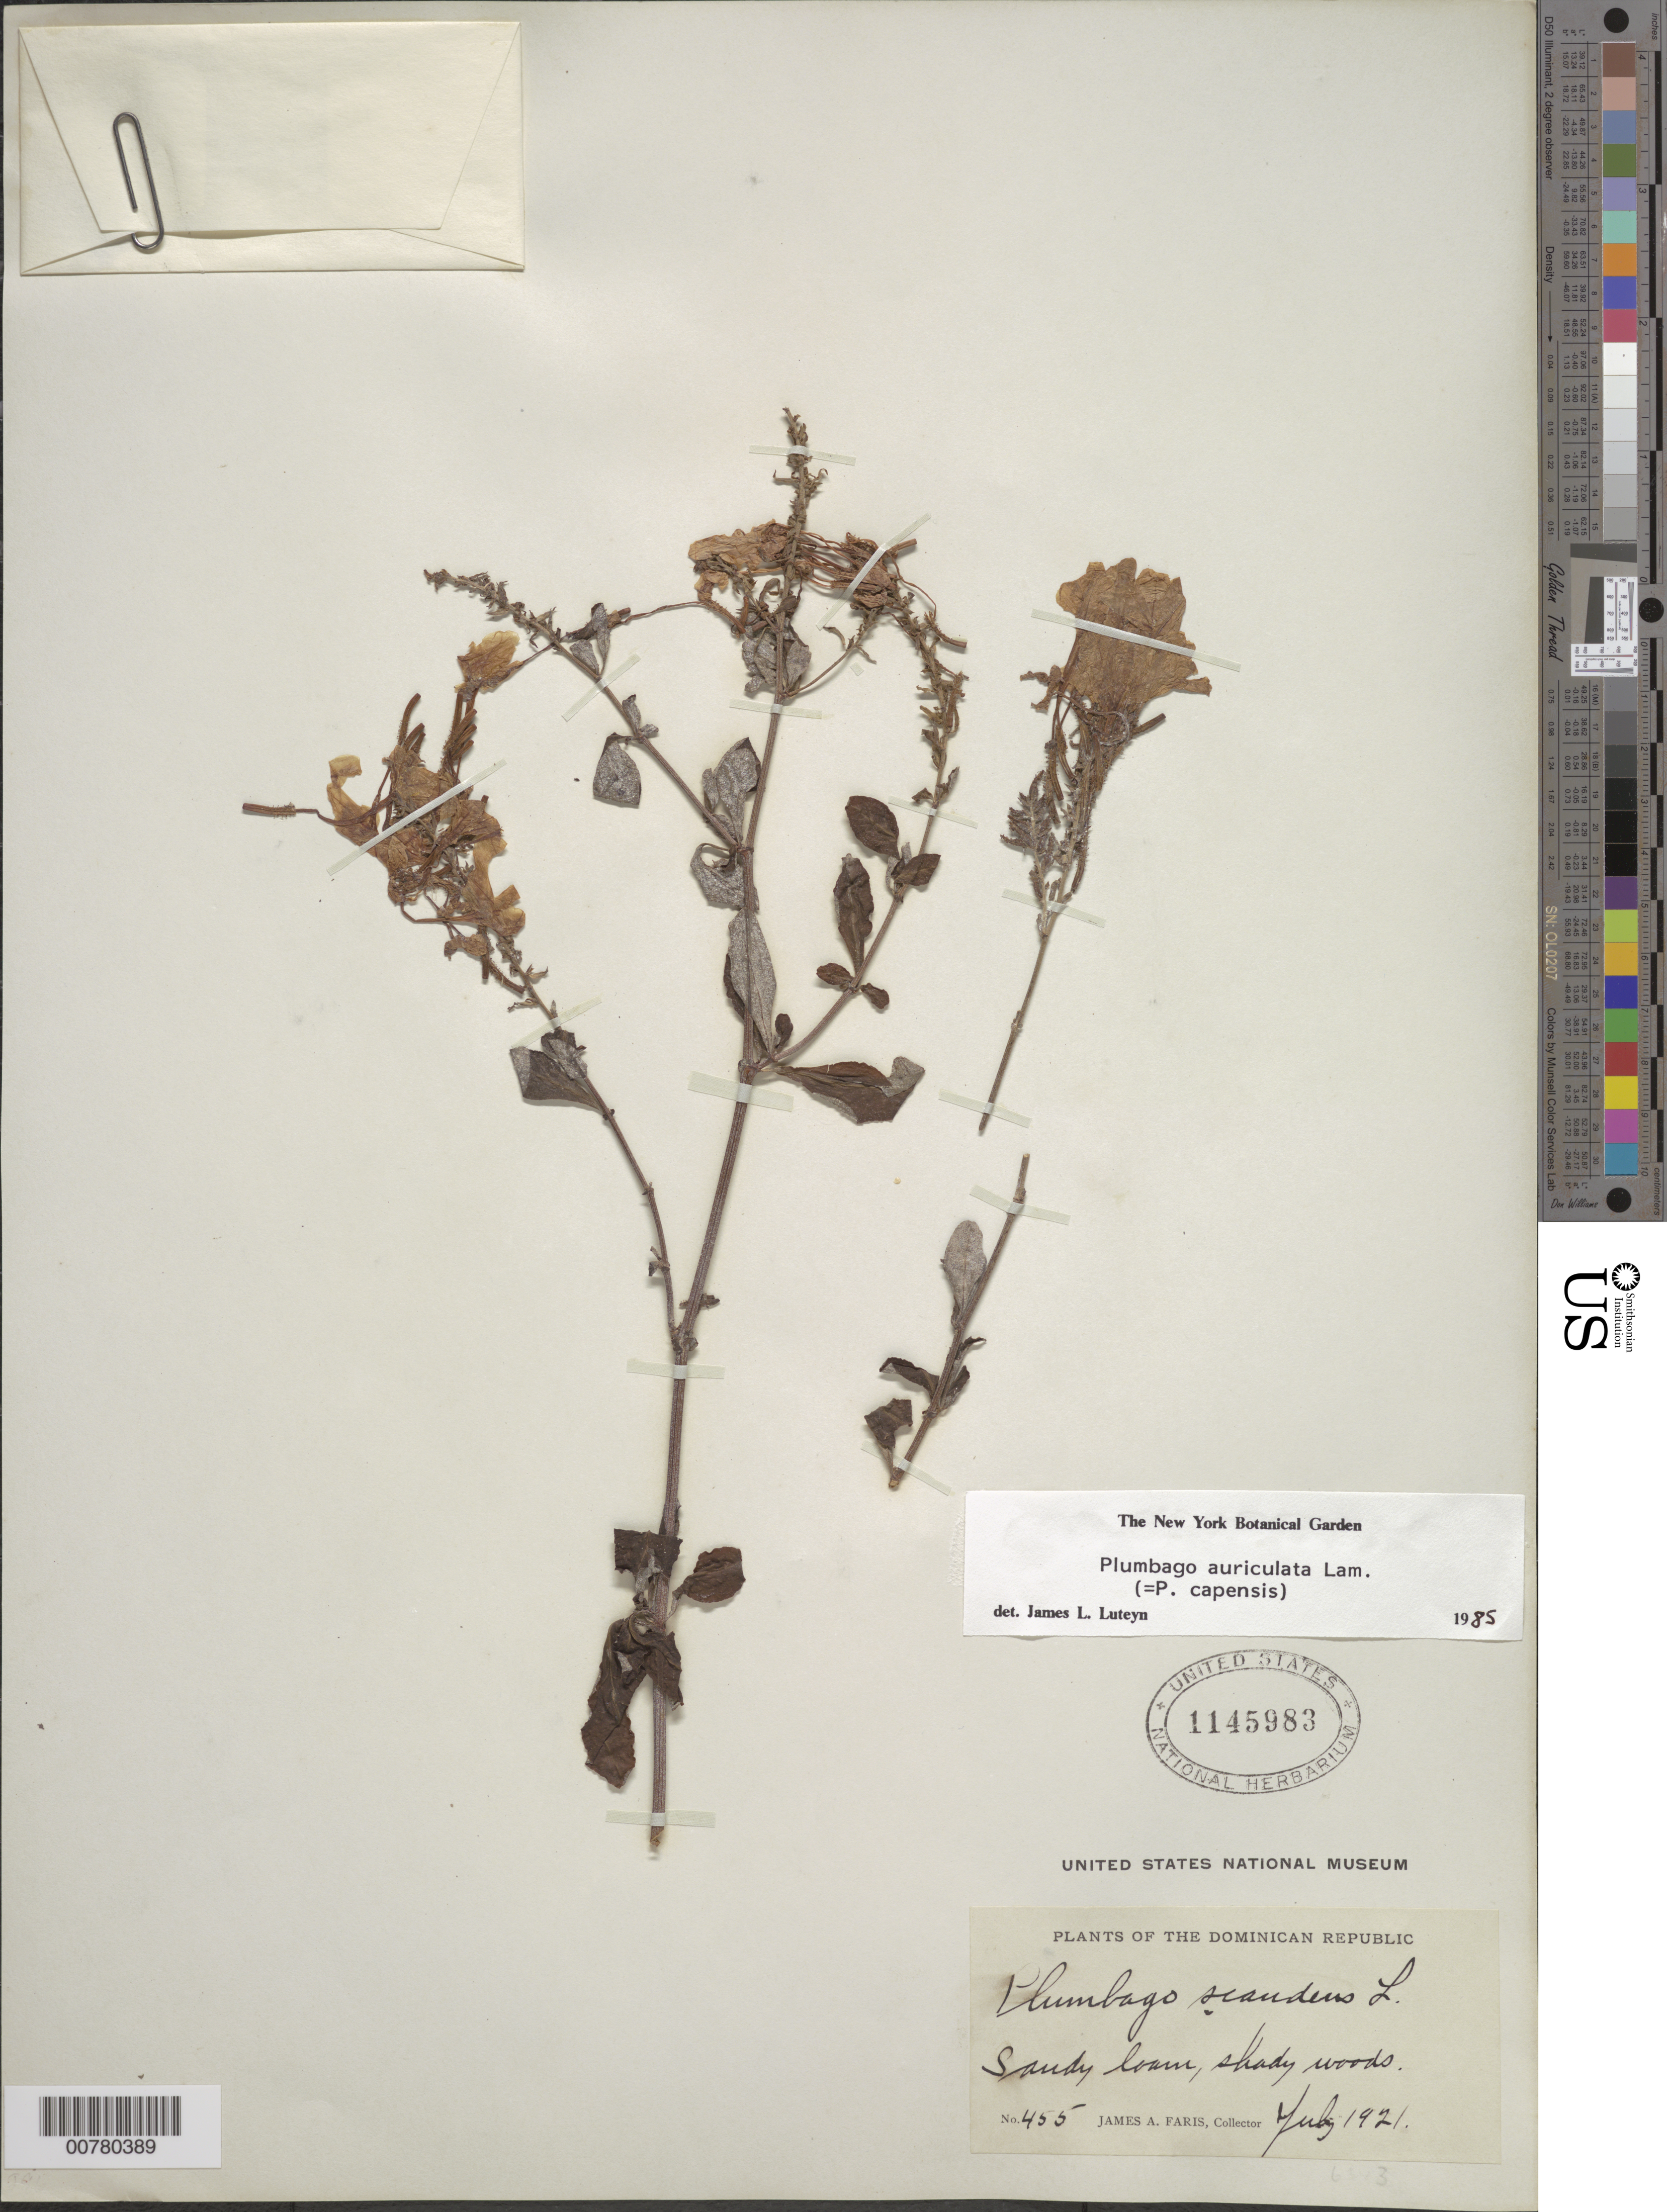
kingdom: Plantae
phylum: Tracheophyta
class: Magnoliopsida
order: Caryophyllales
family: Plumbaginaceae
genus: Plumbago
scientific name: Plumbago capensis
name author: Thunb.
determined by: Luteyn, J. L.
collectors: J. Faris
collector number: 455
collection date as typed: Jul 1910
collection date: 1910-07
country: Dominican Republic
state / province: San Cristóbal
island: Hispaniola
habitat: Sandy loam, shady woods.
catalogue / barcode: US 1145983